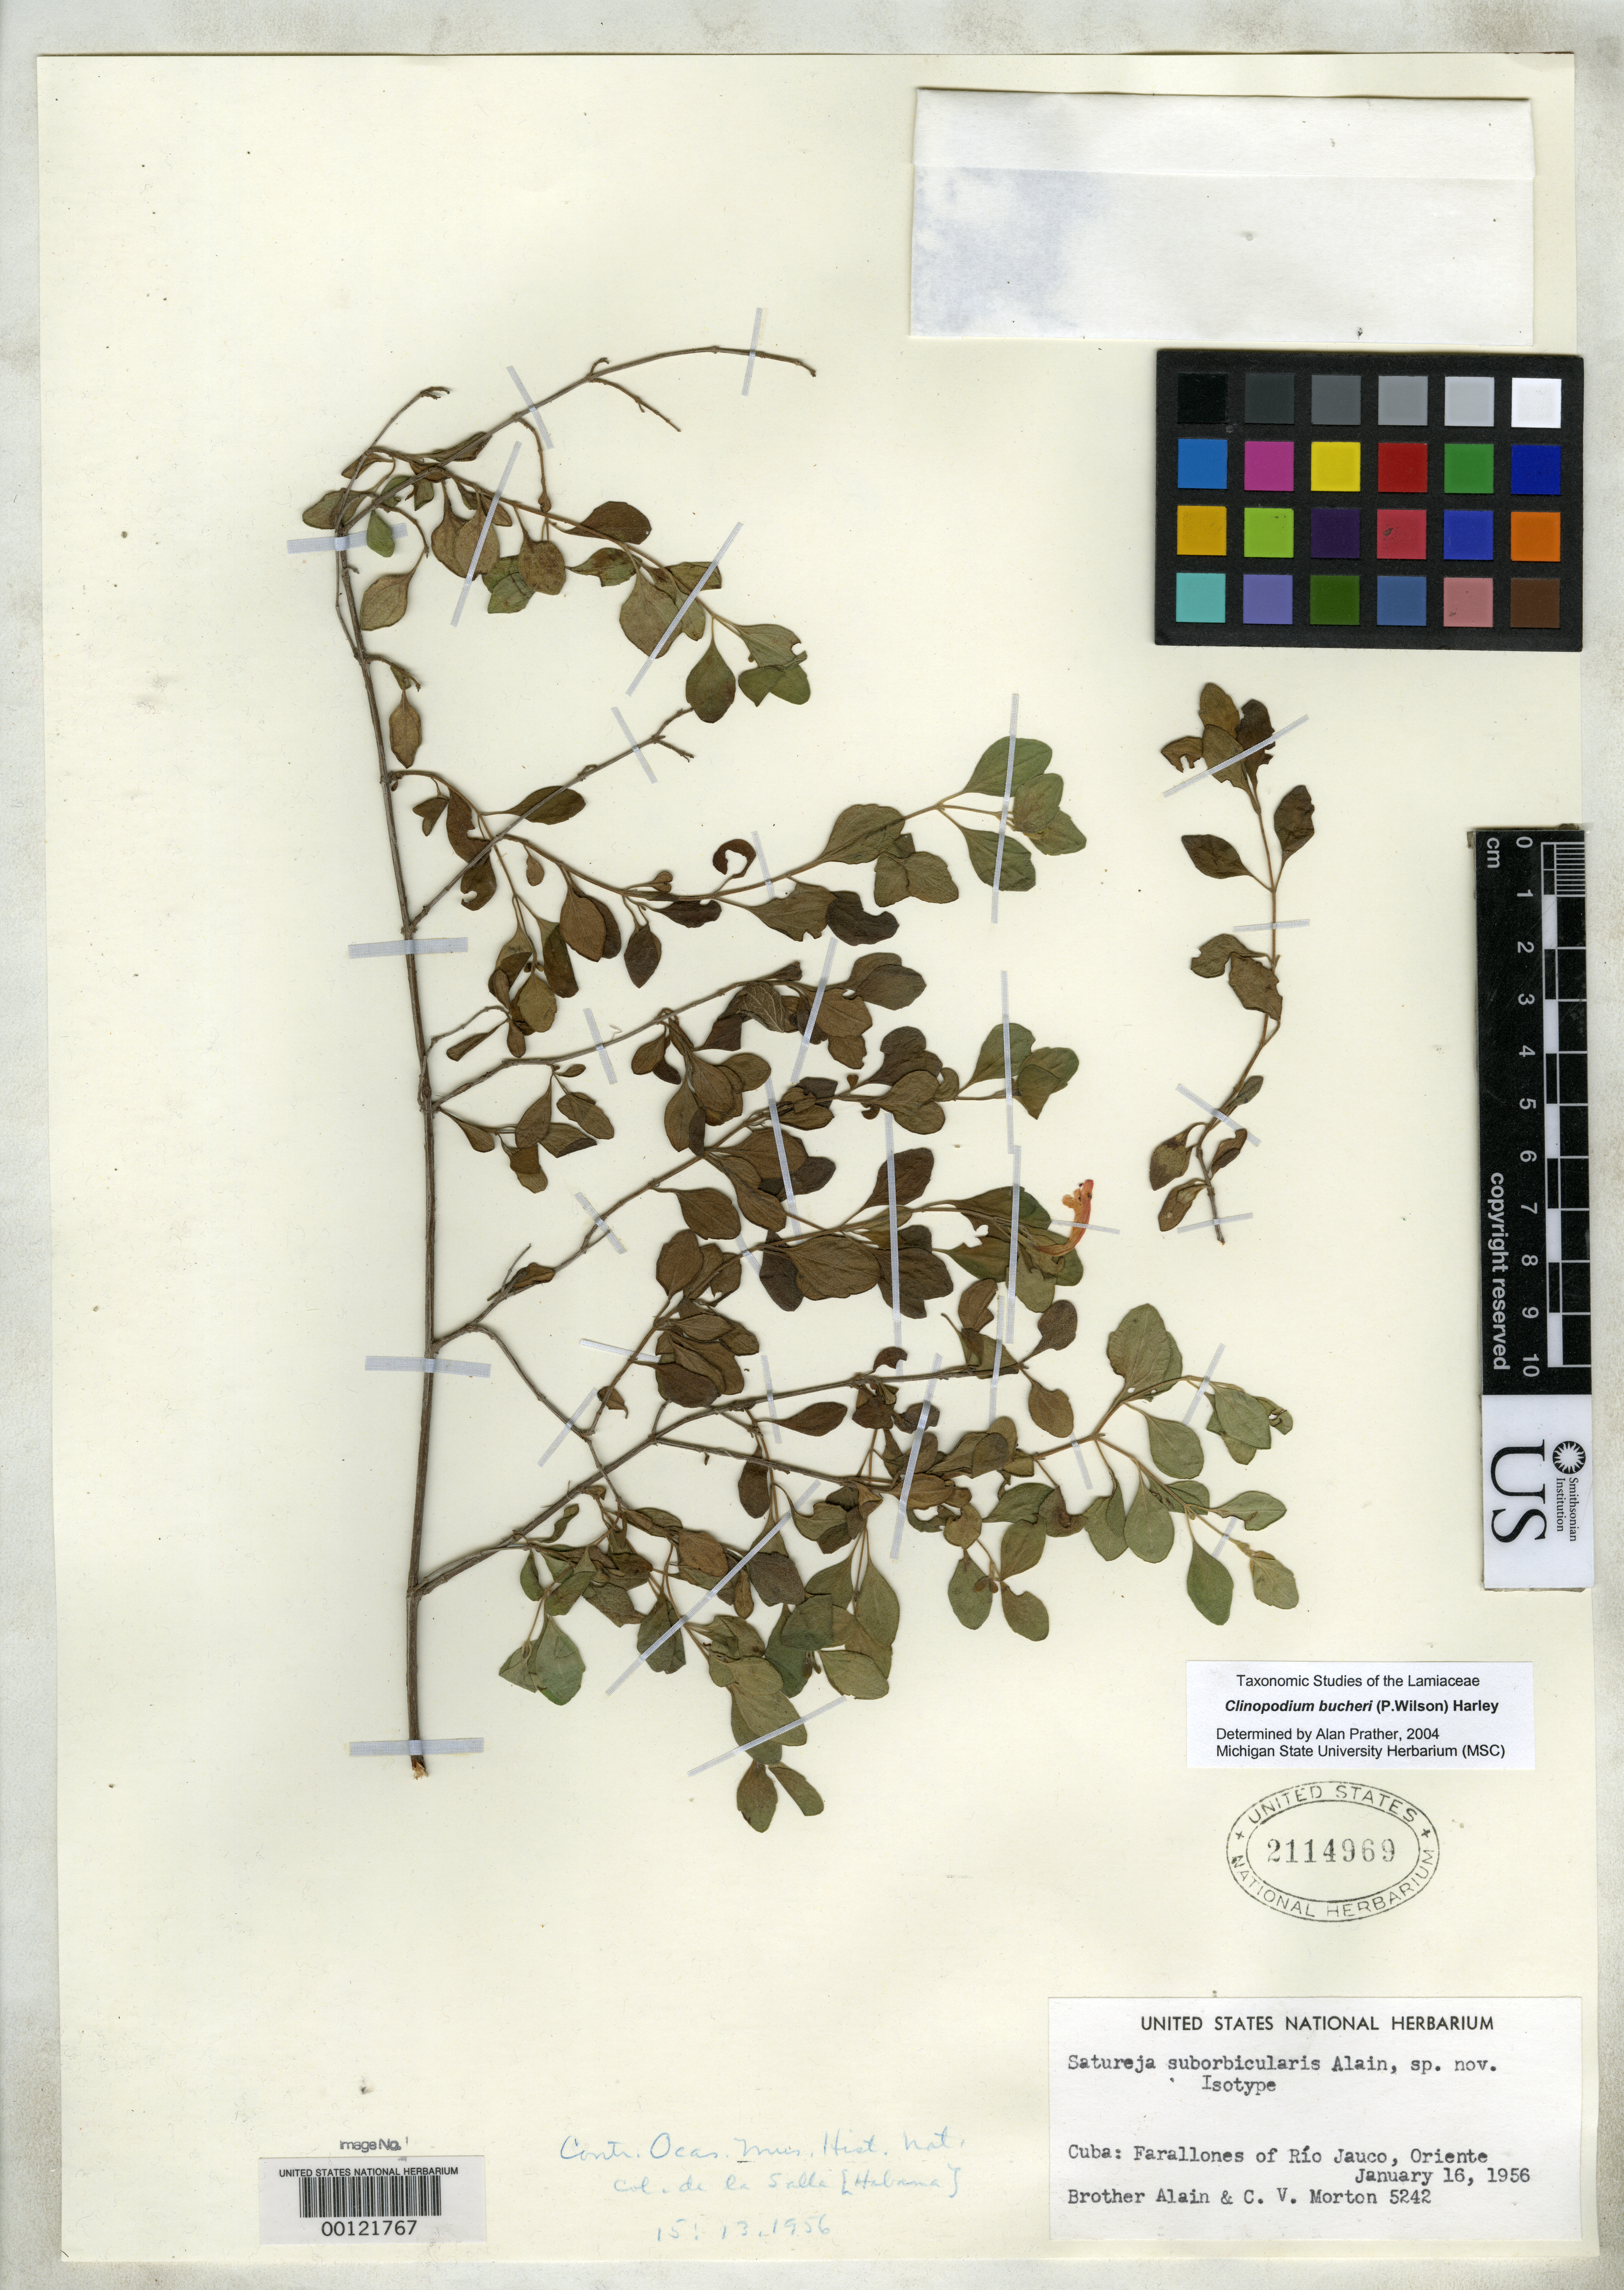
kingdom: Plantae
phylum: Tracheophyta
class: Magnoliopsida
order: Lamiales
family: Lamiaceae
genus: Satureja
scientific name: Satureja suborbicularis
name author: Alain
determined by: Prather, L. A.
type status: Isotype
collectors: A. H. Liogier & C. V. Morton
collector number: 5242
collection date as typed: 16 Jan 1956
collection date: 1956-01-16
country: Cuba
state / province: Oriente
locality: Farallones of Río Jauco, Oriente.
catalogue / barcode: US 2114969